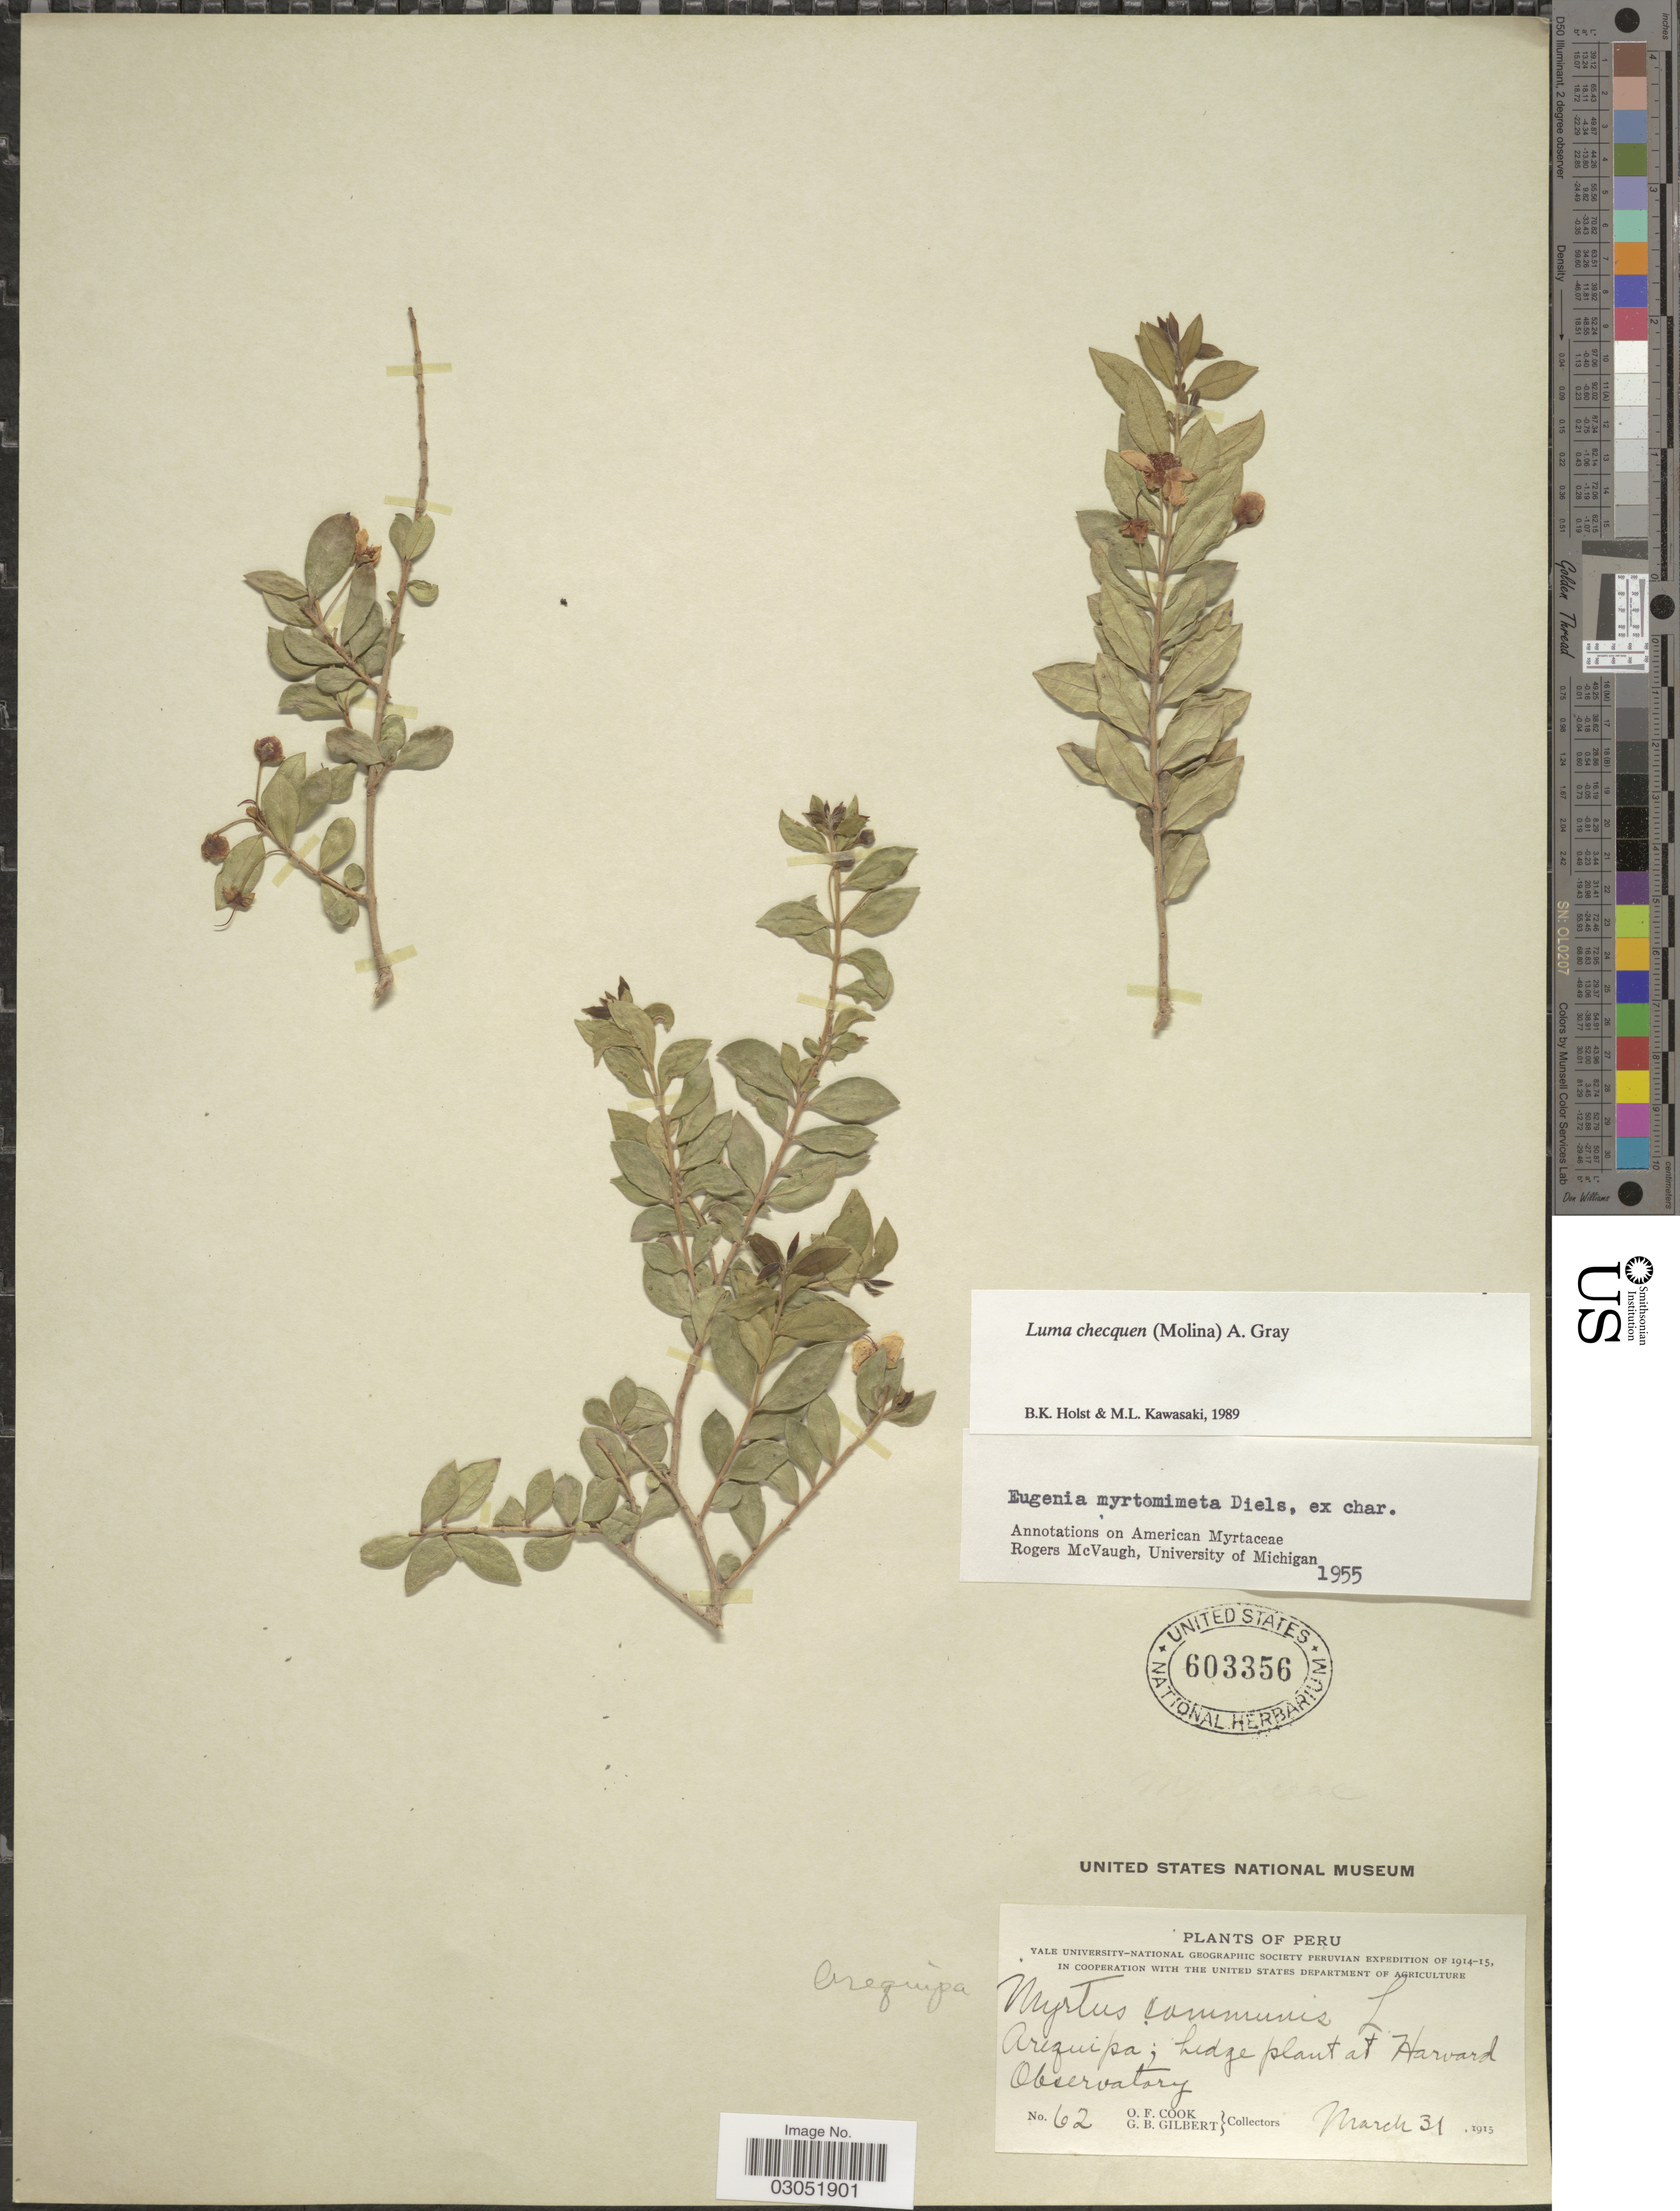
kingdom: Plantae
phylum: Tracheophyta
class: Magnoliopsida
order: Myrtales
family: Myrtaceae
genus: Luma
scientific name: Luma chequen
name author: (Molina) A. Gray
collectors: O. F. Cook & G. B. Gilbert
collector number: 62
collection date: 1915-03-31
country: Peru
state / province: Arequipa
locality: Hedge plant at Harvars Observatory.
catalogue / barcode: US 603356